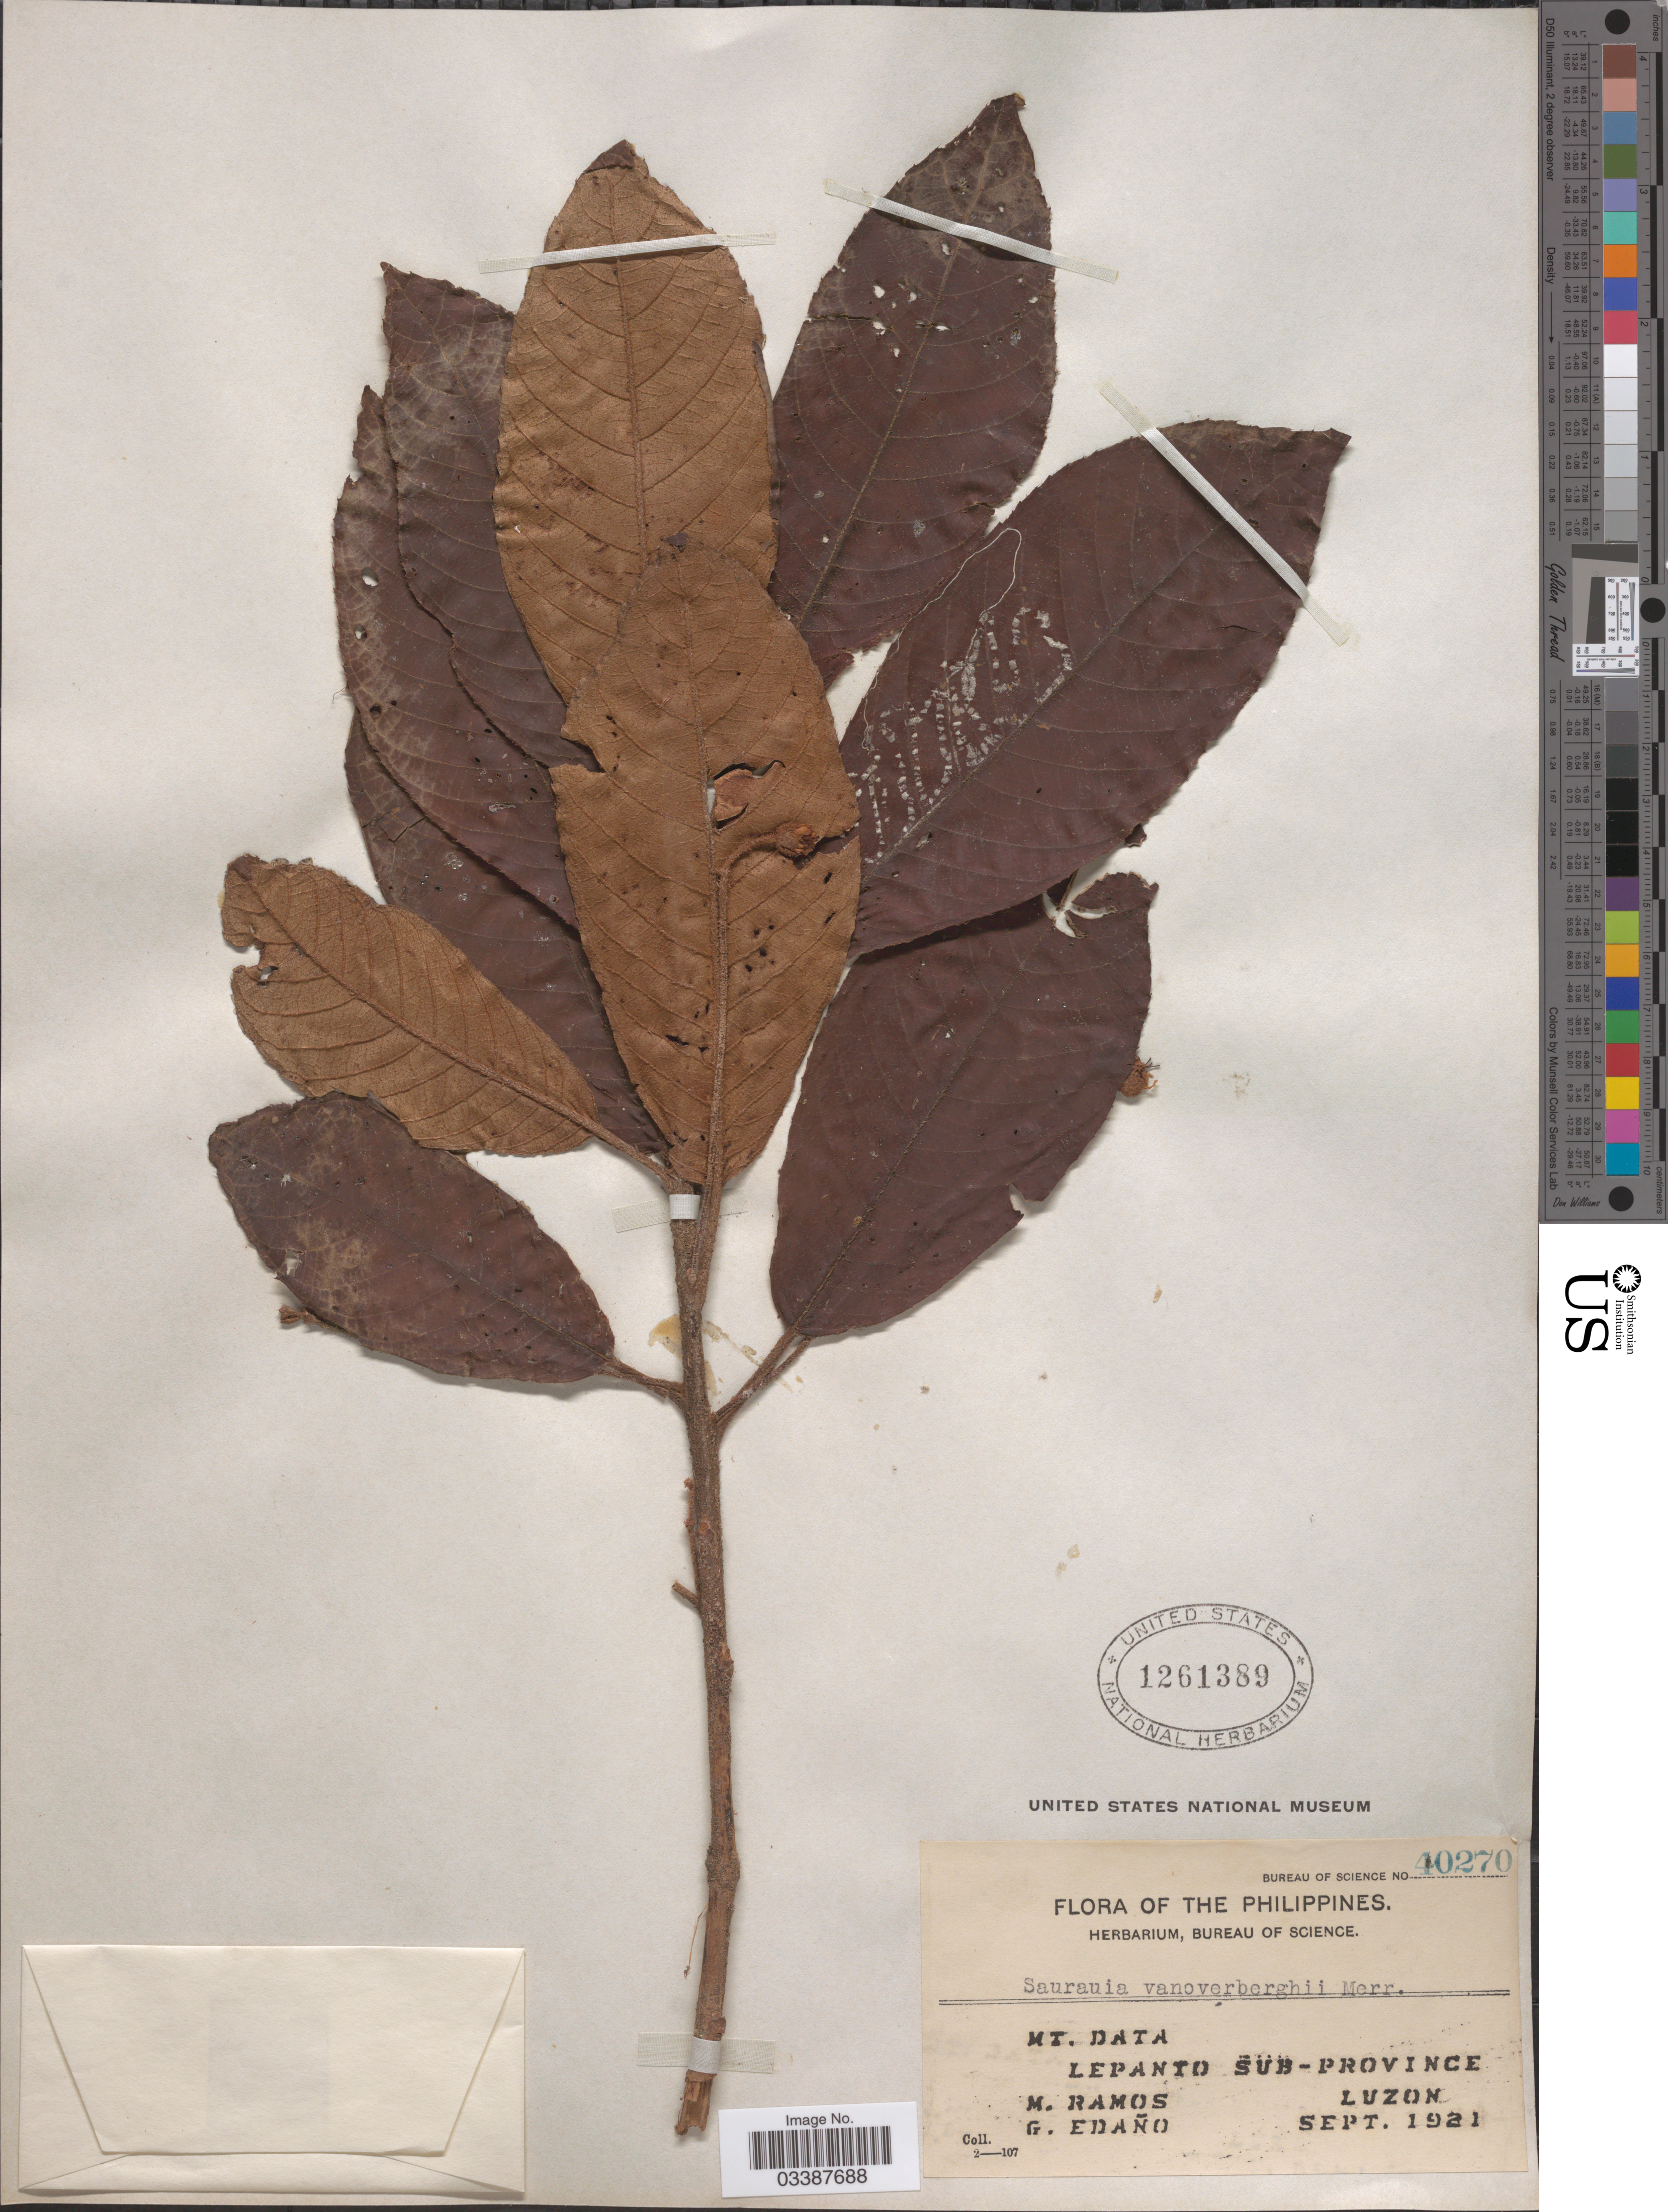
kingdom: Plantae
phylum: Tracheophyta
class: Magnoliopsida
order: Ericales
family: Actinidiaceae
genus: Saurauia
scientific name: Saurauia vanoverberghii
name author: Merr.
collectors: M. Ramos & G. Edaño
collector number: Bureau of Science 40270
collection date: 1921-09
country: Philippines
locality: Mt. Data, Lepanto Sub-Province, Luzon.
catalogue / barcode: US 1261389